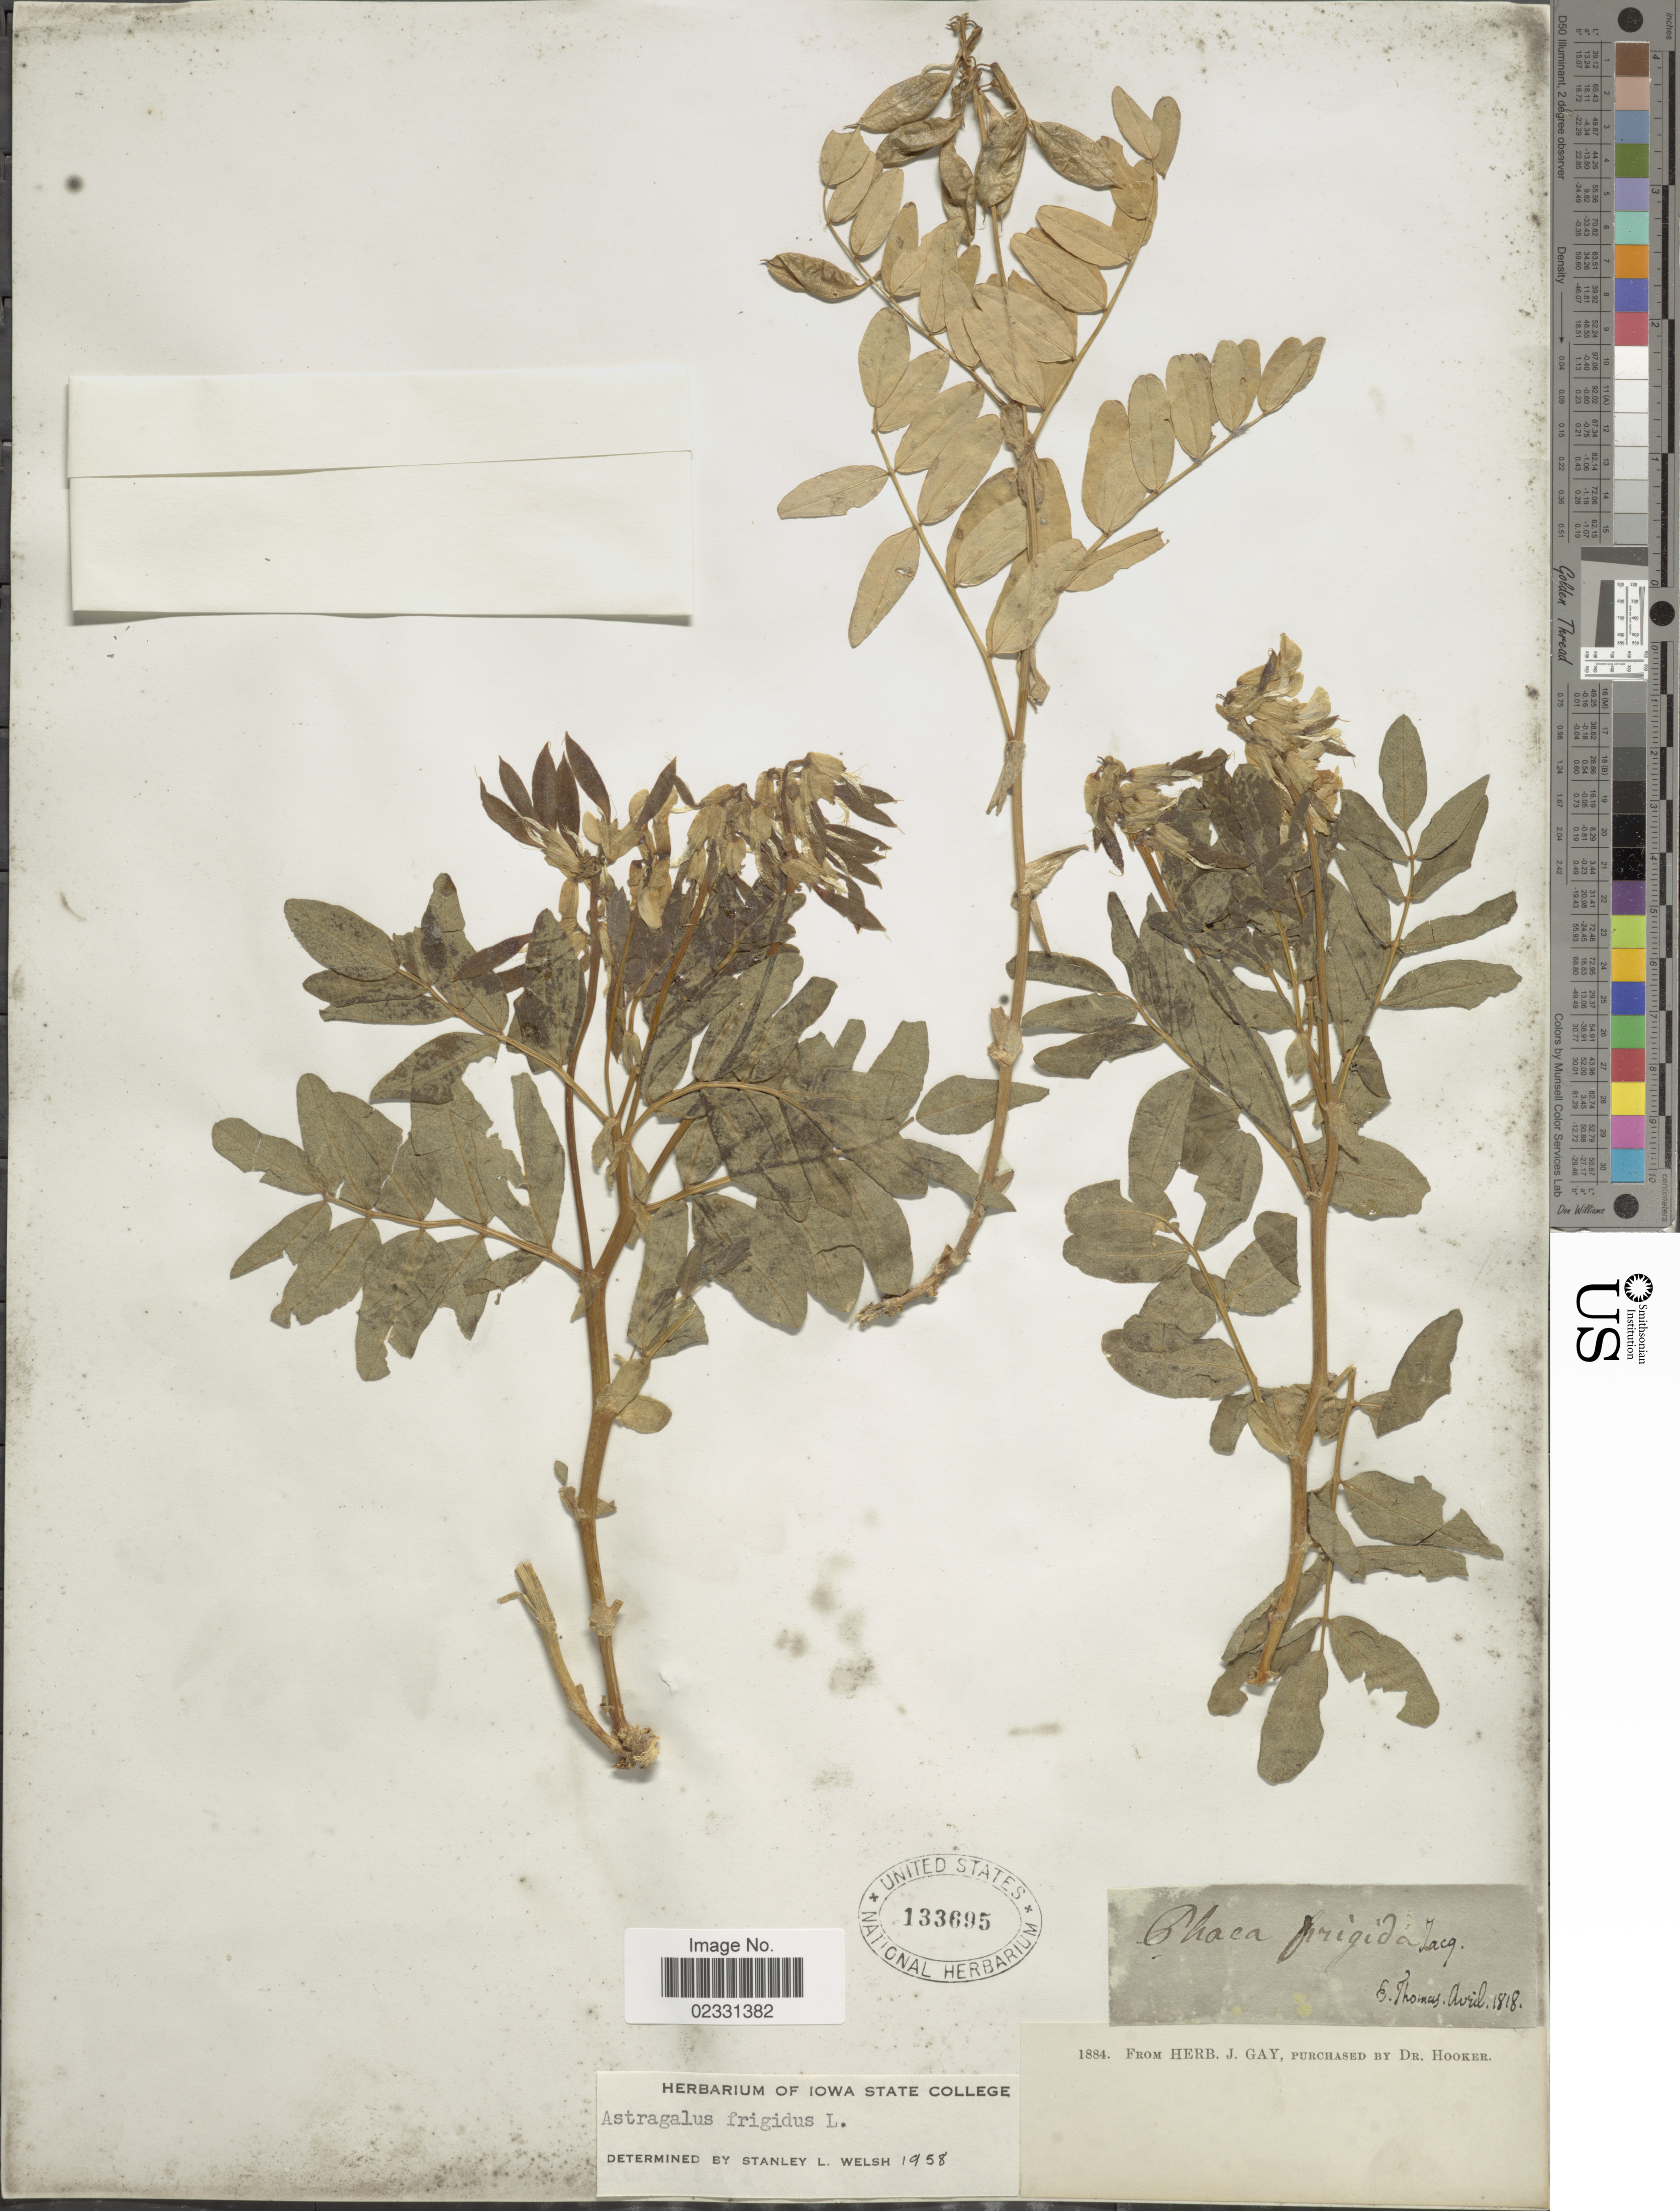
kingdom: Plantae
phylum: Tracheophyta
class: Magnoliopsida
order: Fabales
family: Fabaceae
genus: Astragalus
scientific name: Astragalus frigidus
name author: (L.) A. Gray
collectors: E. Thomas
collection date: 1818-04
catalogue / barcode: US 133695